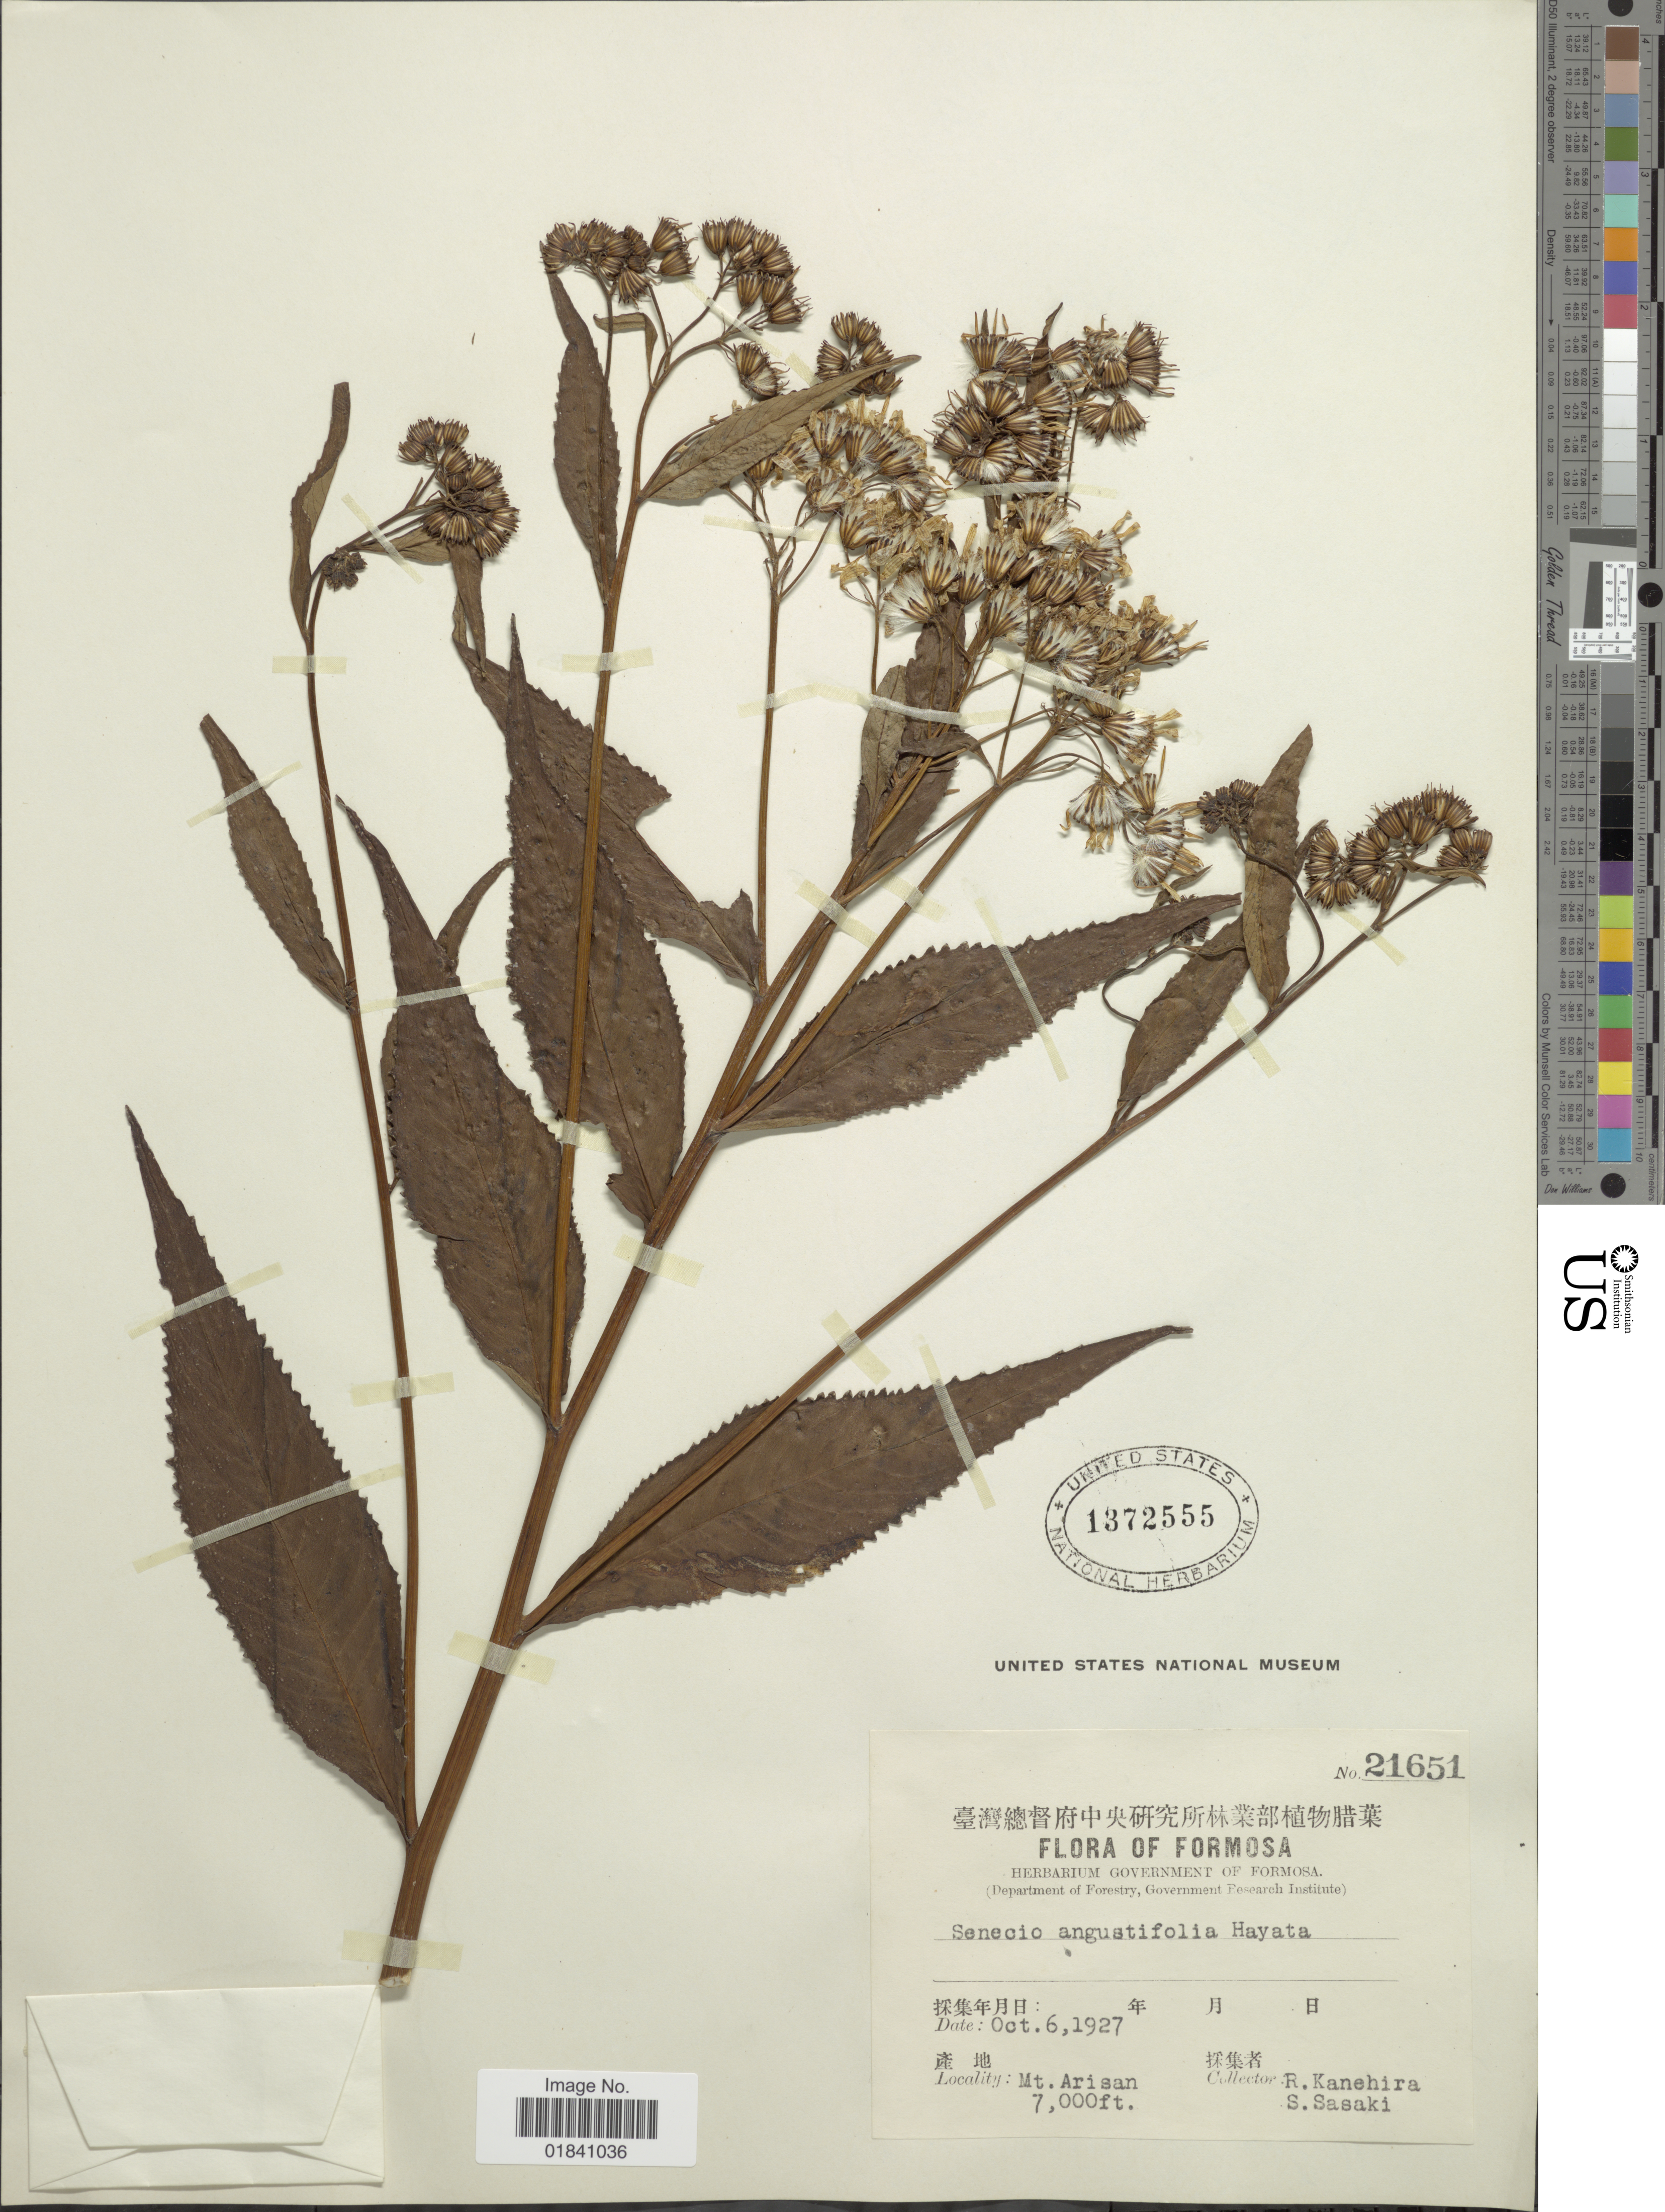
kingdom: Plantae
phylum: Tracheophyta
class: Magnoliopsida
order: Asterales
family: Asteraceae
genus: Senecio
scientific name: Senecio angustifolius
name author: Hayata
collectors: R. Kanehira & S. Sasaki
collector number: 21651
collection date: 1927-10-06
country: Taiwan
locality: Formosa. Mt. Arisan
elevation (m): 2134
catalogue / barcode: US 1372555